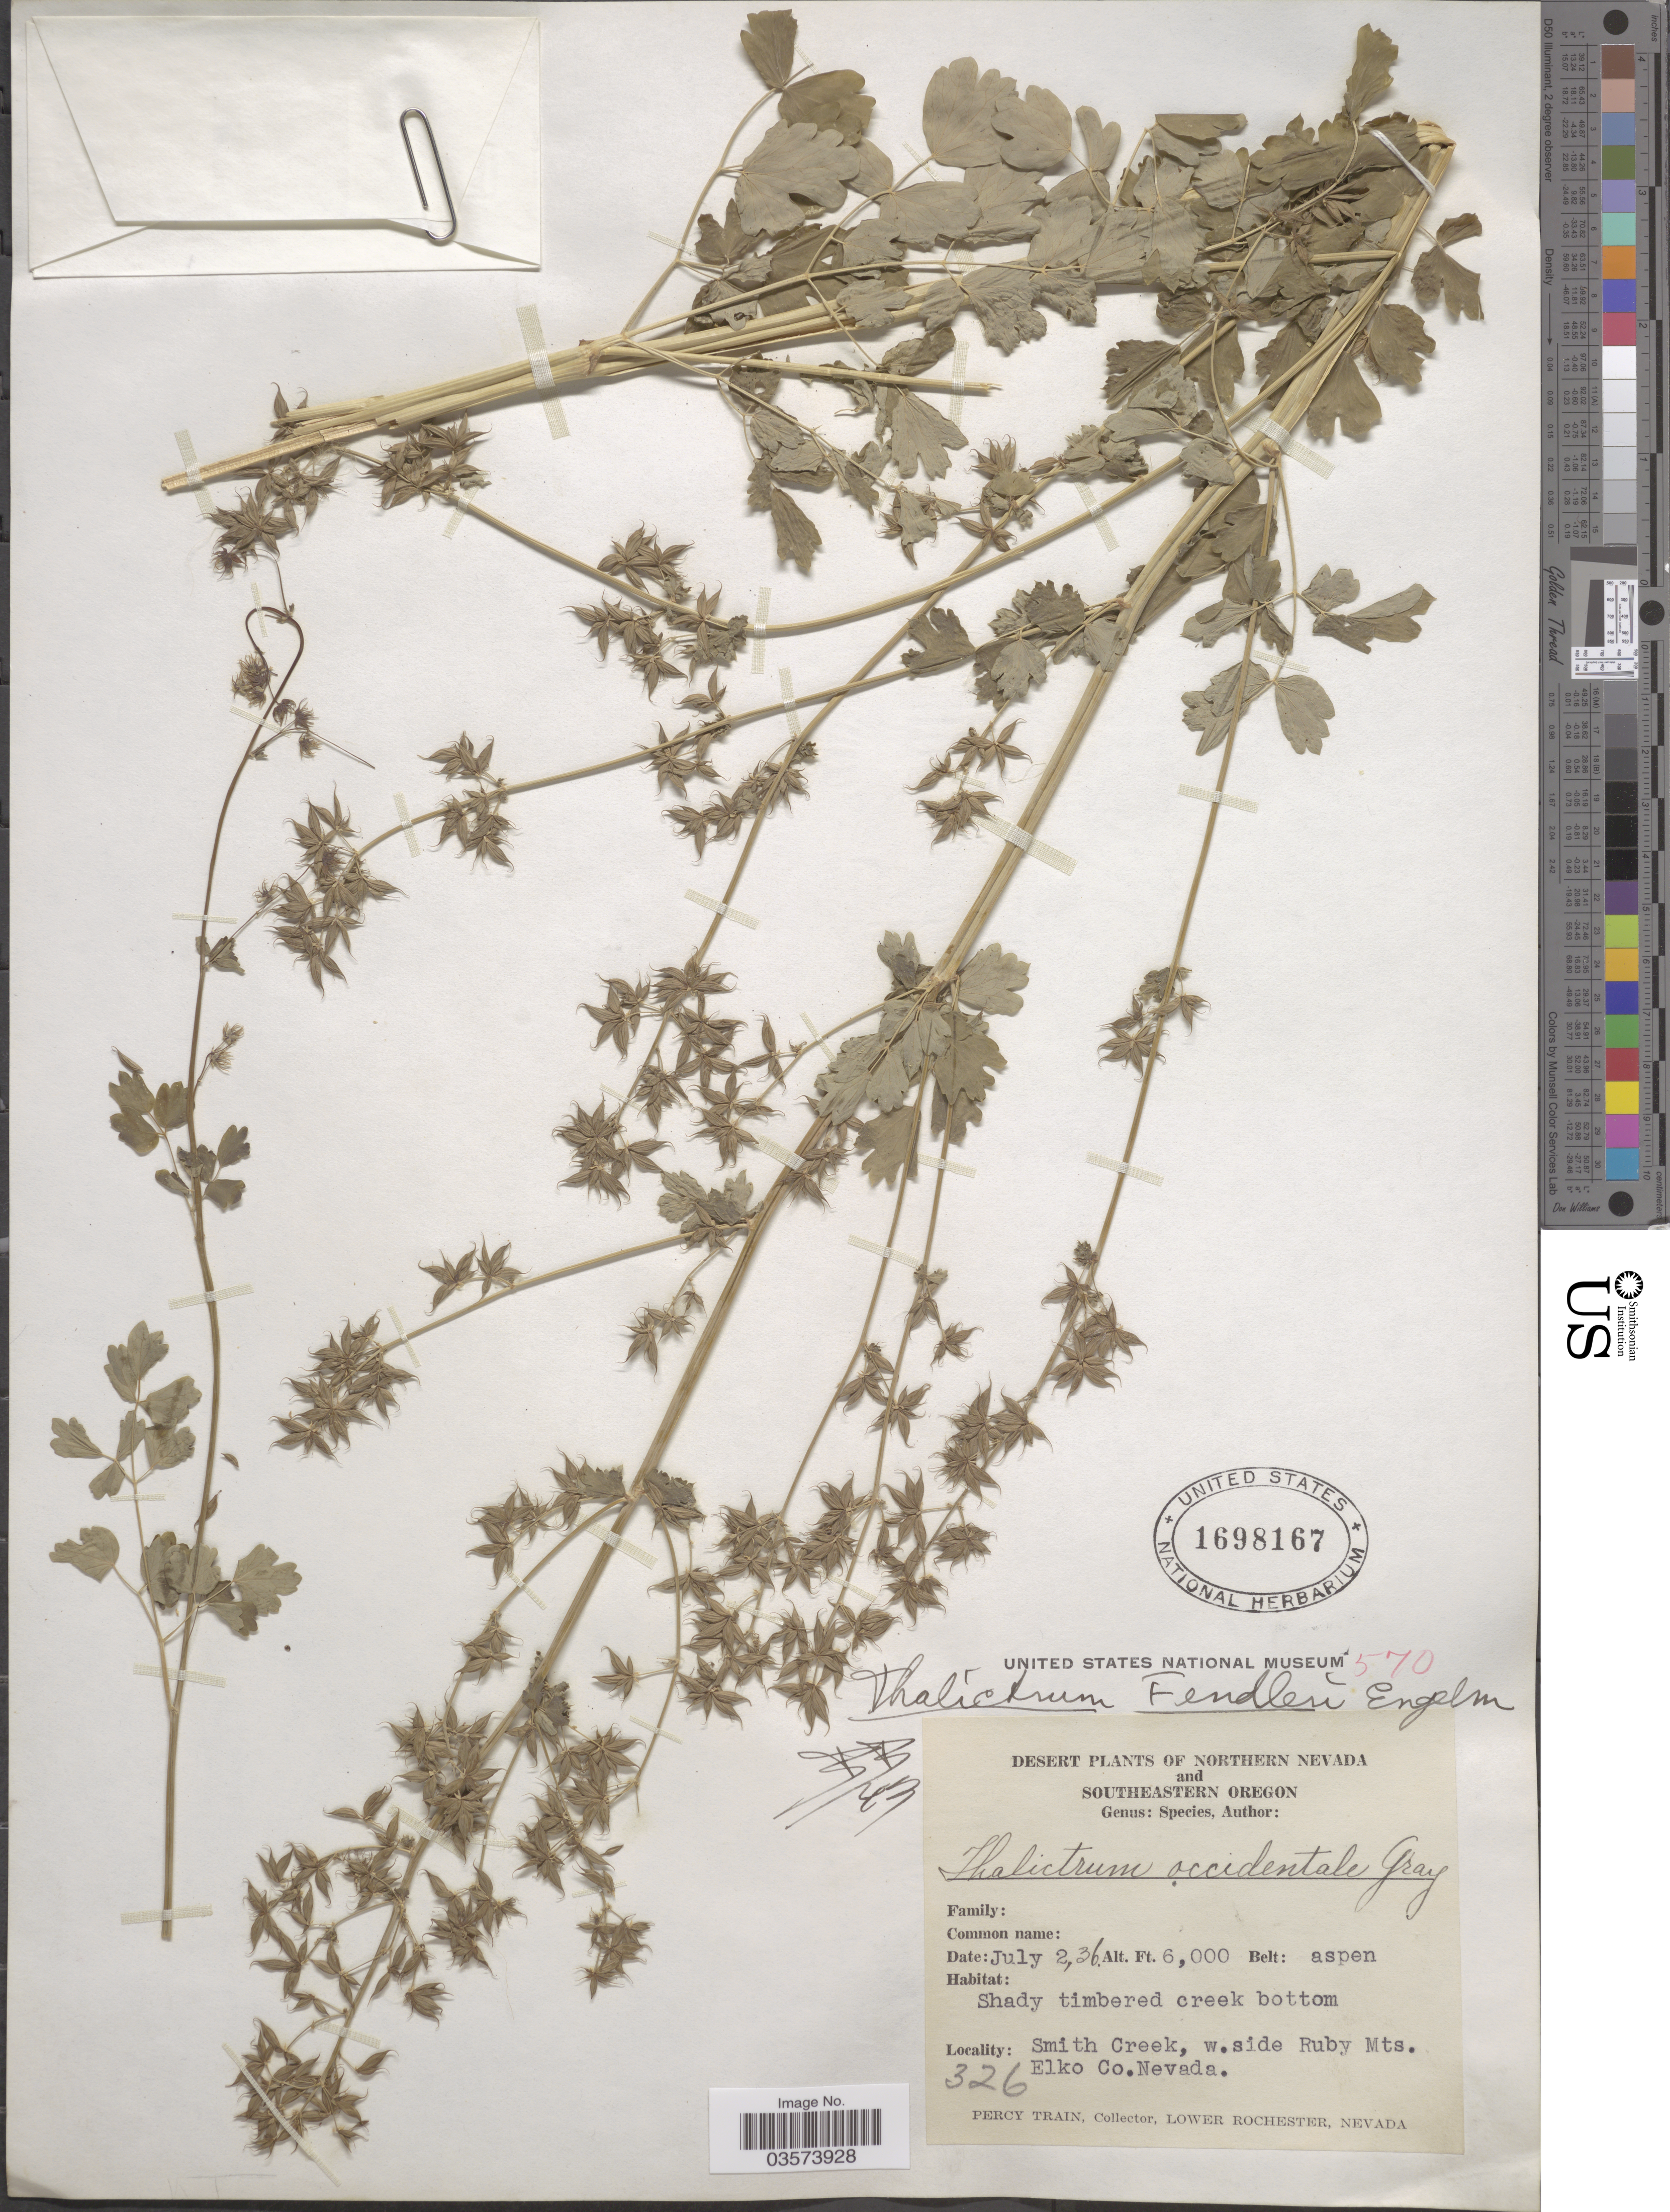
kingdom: Plantae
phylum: Tracheophyta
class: Magnoliopsida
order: Ranunculales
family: Ranunculaceae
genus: Thalictrum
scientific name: Thalictrum fendleri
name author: Engelm. ex A. Gray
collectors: P. Train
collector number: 326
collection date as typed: Transcribed d/m/y: 2/7/36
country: United States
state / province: Nevada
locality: Northern Nevada. Smith Creek, w.side Ruby Mts. Elko Co.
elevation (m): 1829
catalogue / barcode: US 1698167